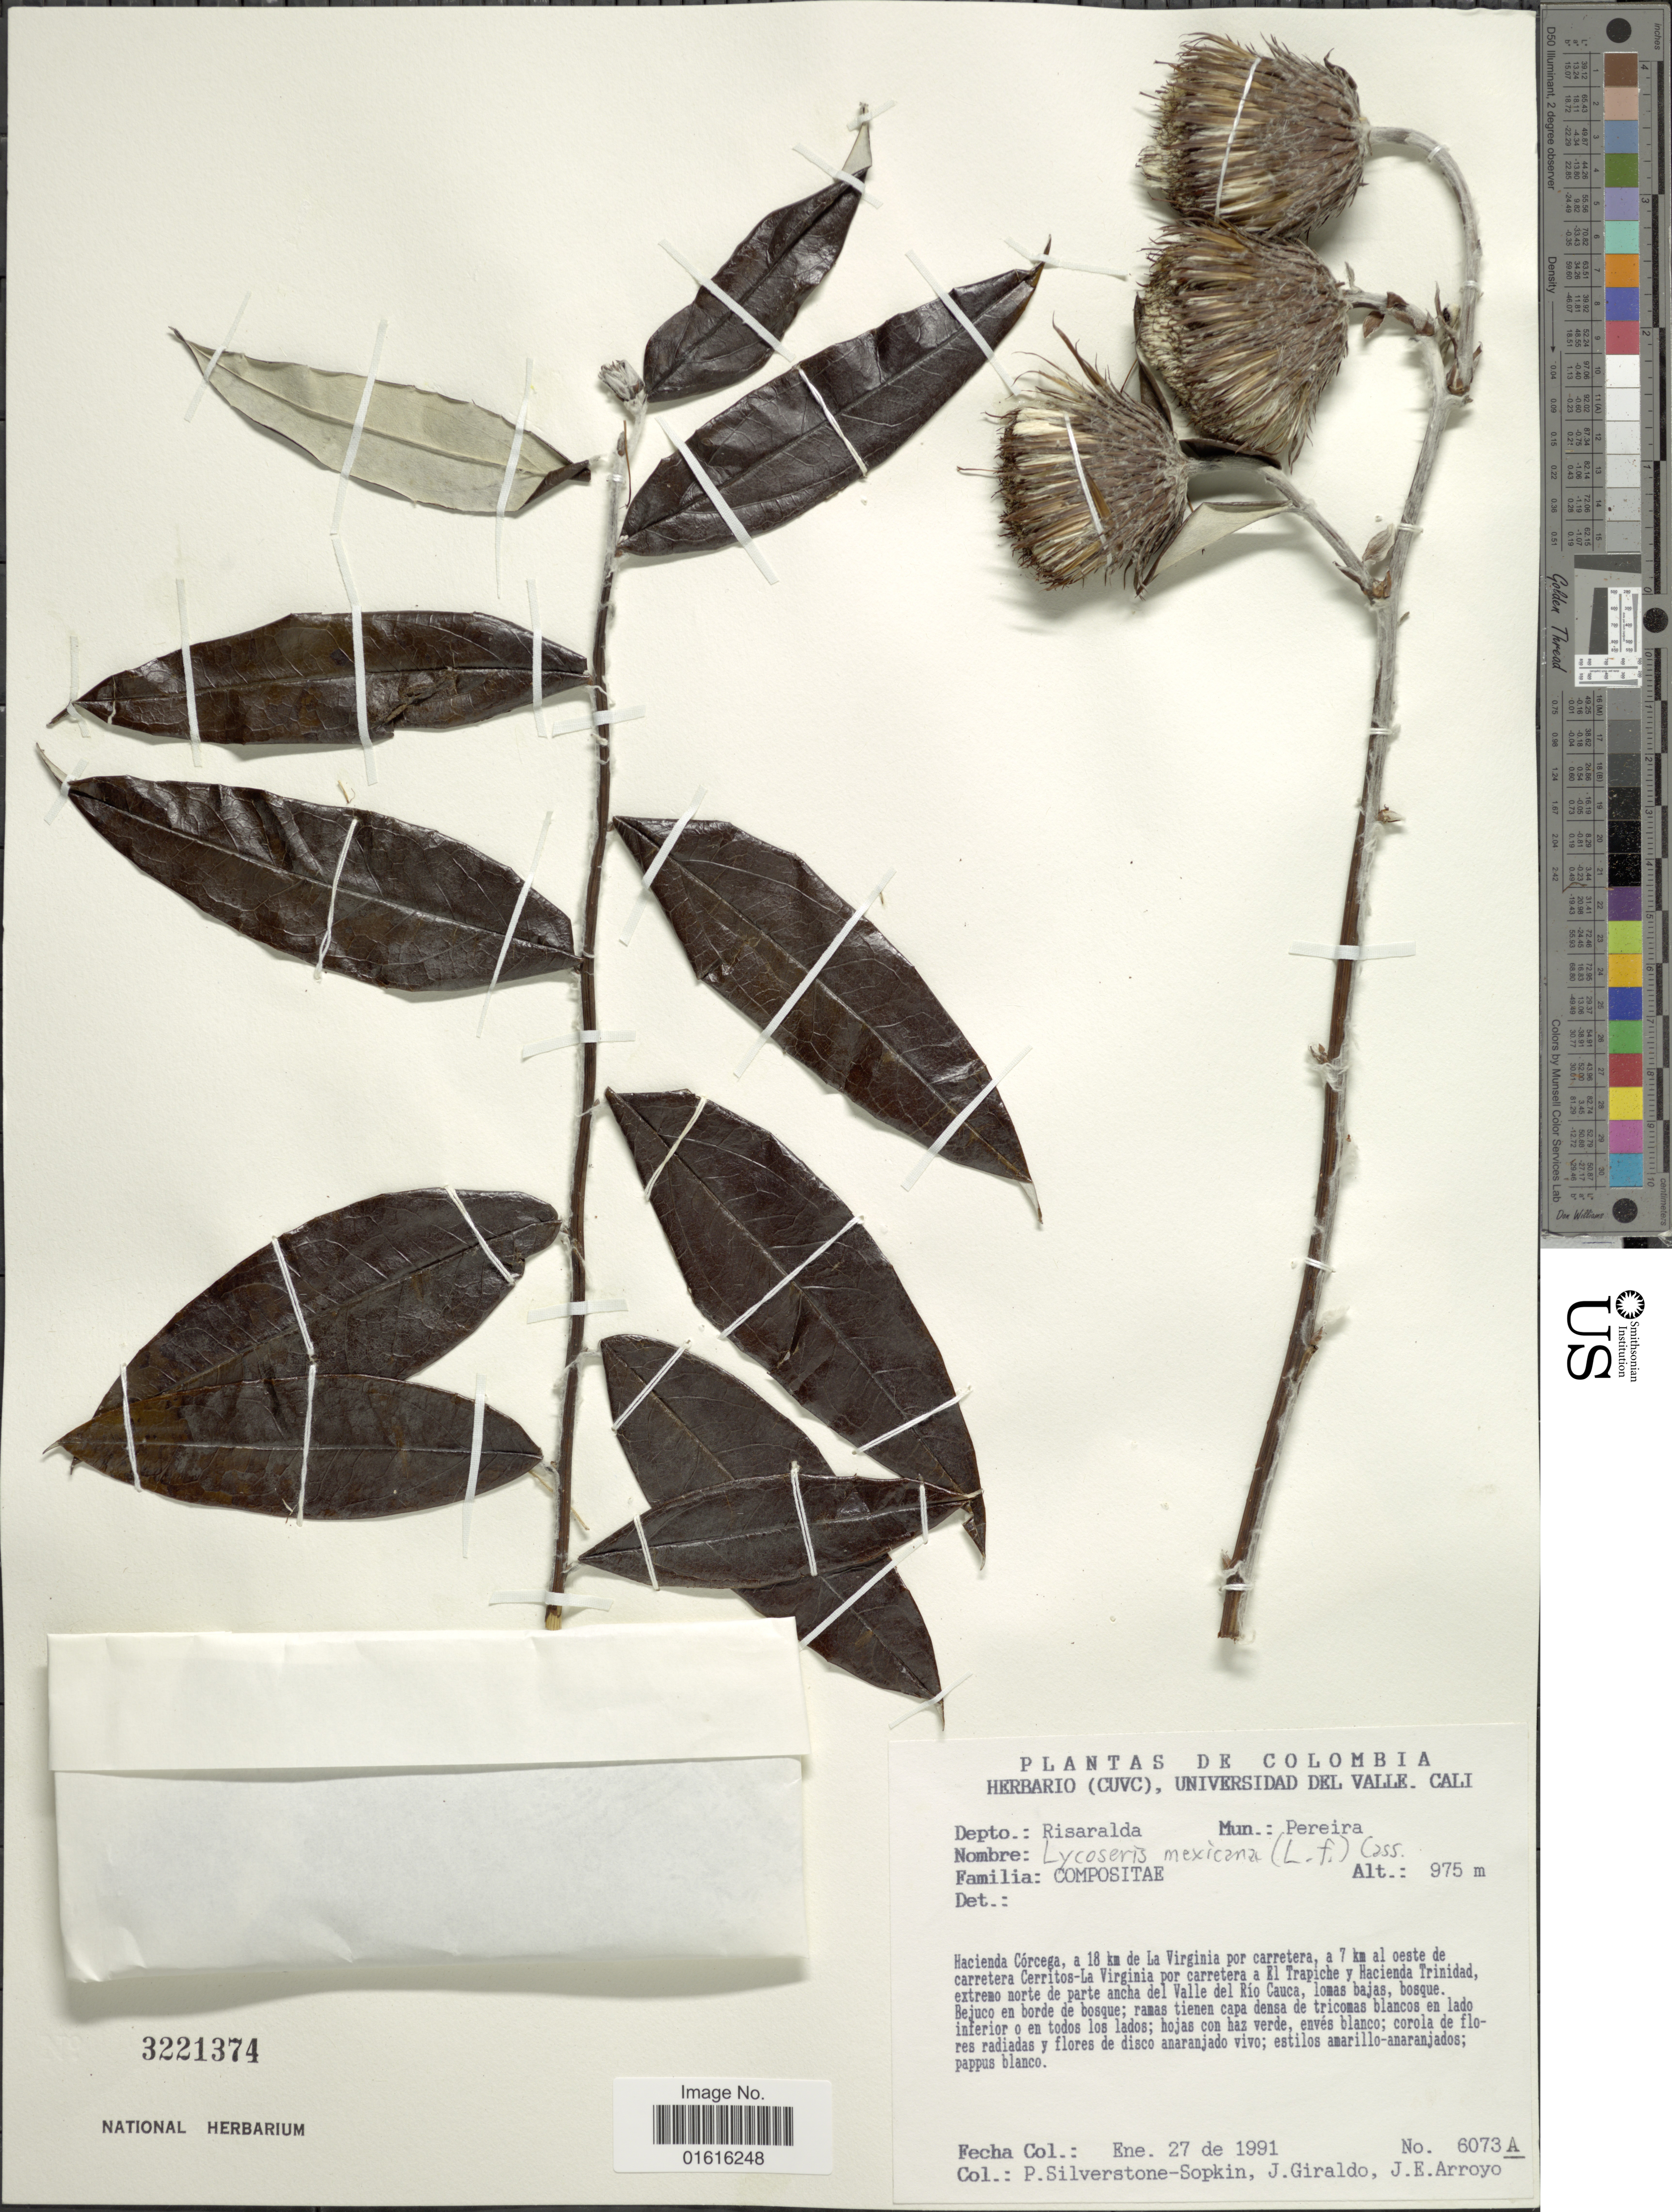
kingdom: Plantae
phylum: Tracheophyta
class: Magnoliopsida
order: Asterales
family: Asteraceae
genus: Lycoseris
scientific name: Lycoseris mexicana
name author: (L. f.) Cass.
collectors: P. A. Silverstone-Sopkin, J. Giraldo & J. Arroyo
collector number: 6073A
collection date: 1991-01-27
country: Colombia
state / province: Risaralda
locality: Depto.: Risaralda. Mun.: Pereira. Hacienda Córcega, a 18 km de La Virginia por carretera, a 7 km al oeste de carretera Cerritos-La Virginia por carretera a El Trapiche y Hacienda Trinidad, extremo norte de parte ancha del Valle del Río Cauca, lomas bajas, bosque.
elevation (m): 975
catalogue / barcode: US 3221374